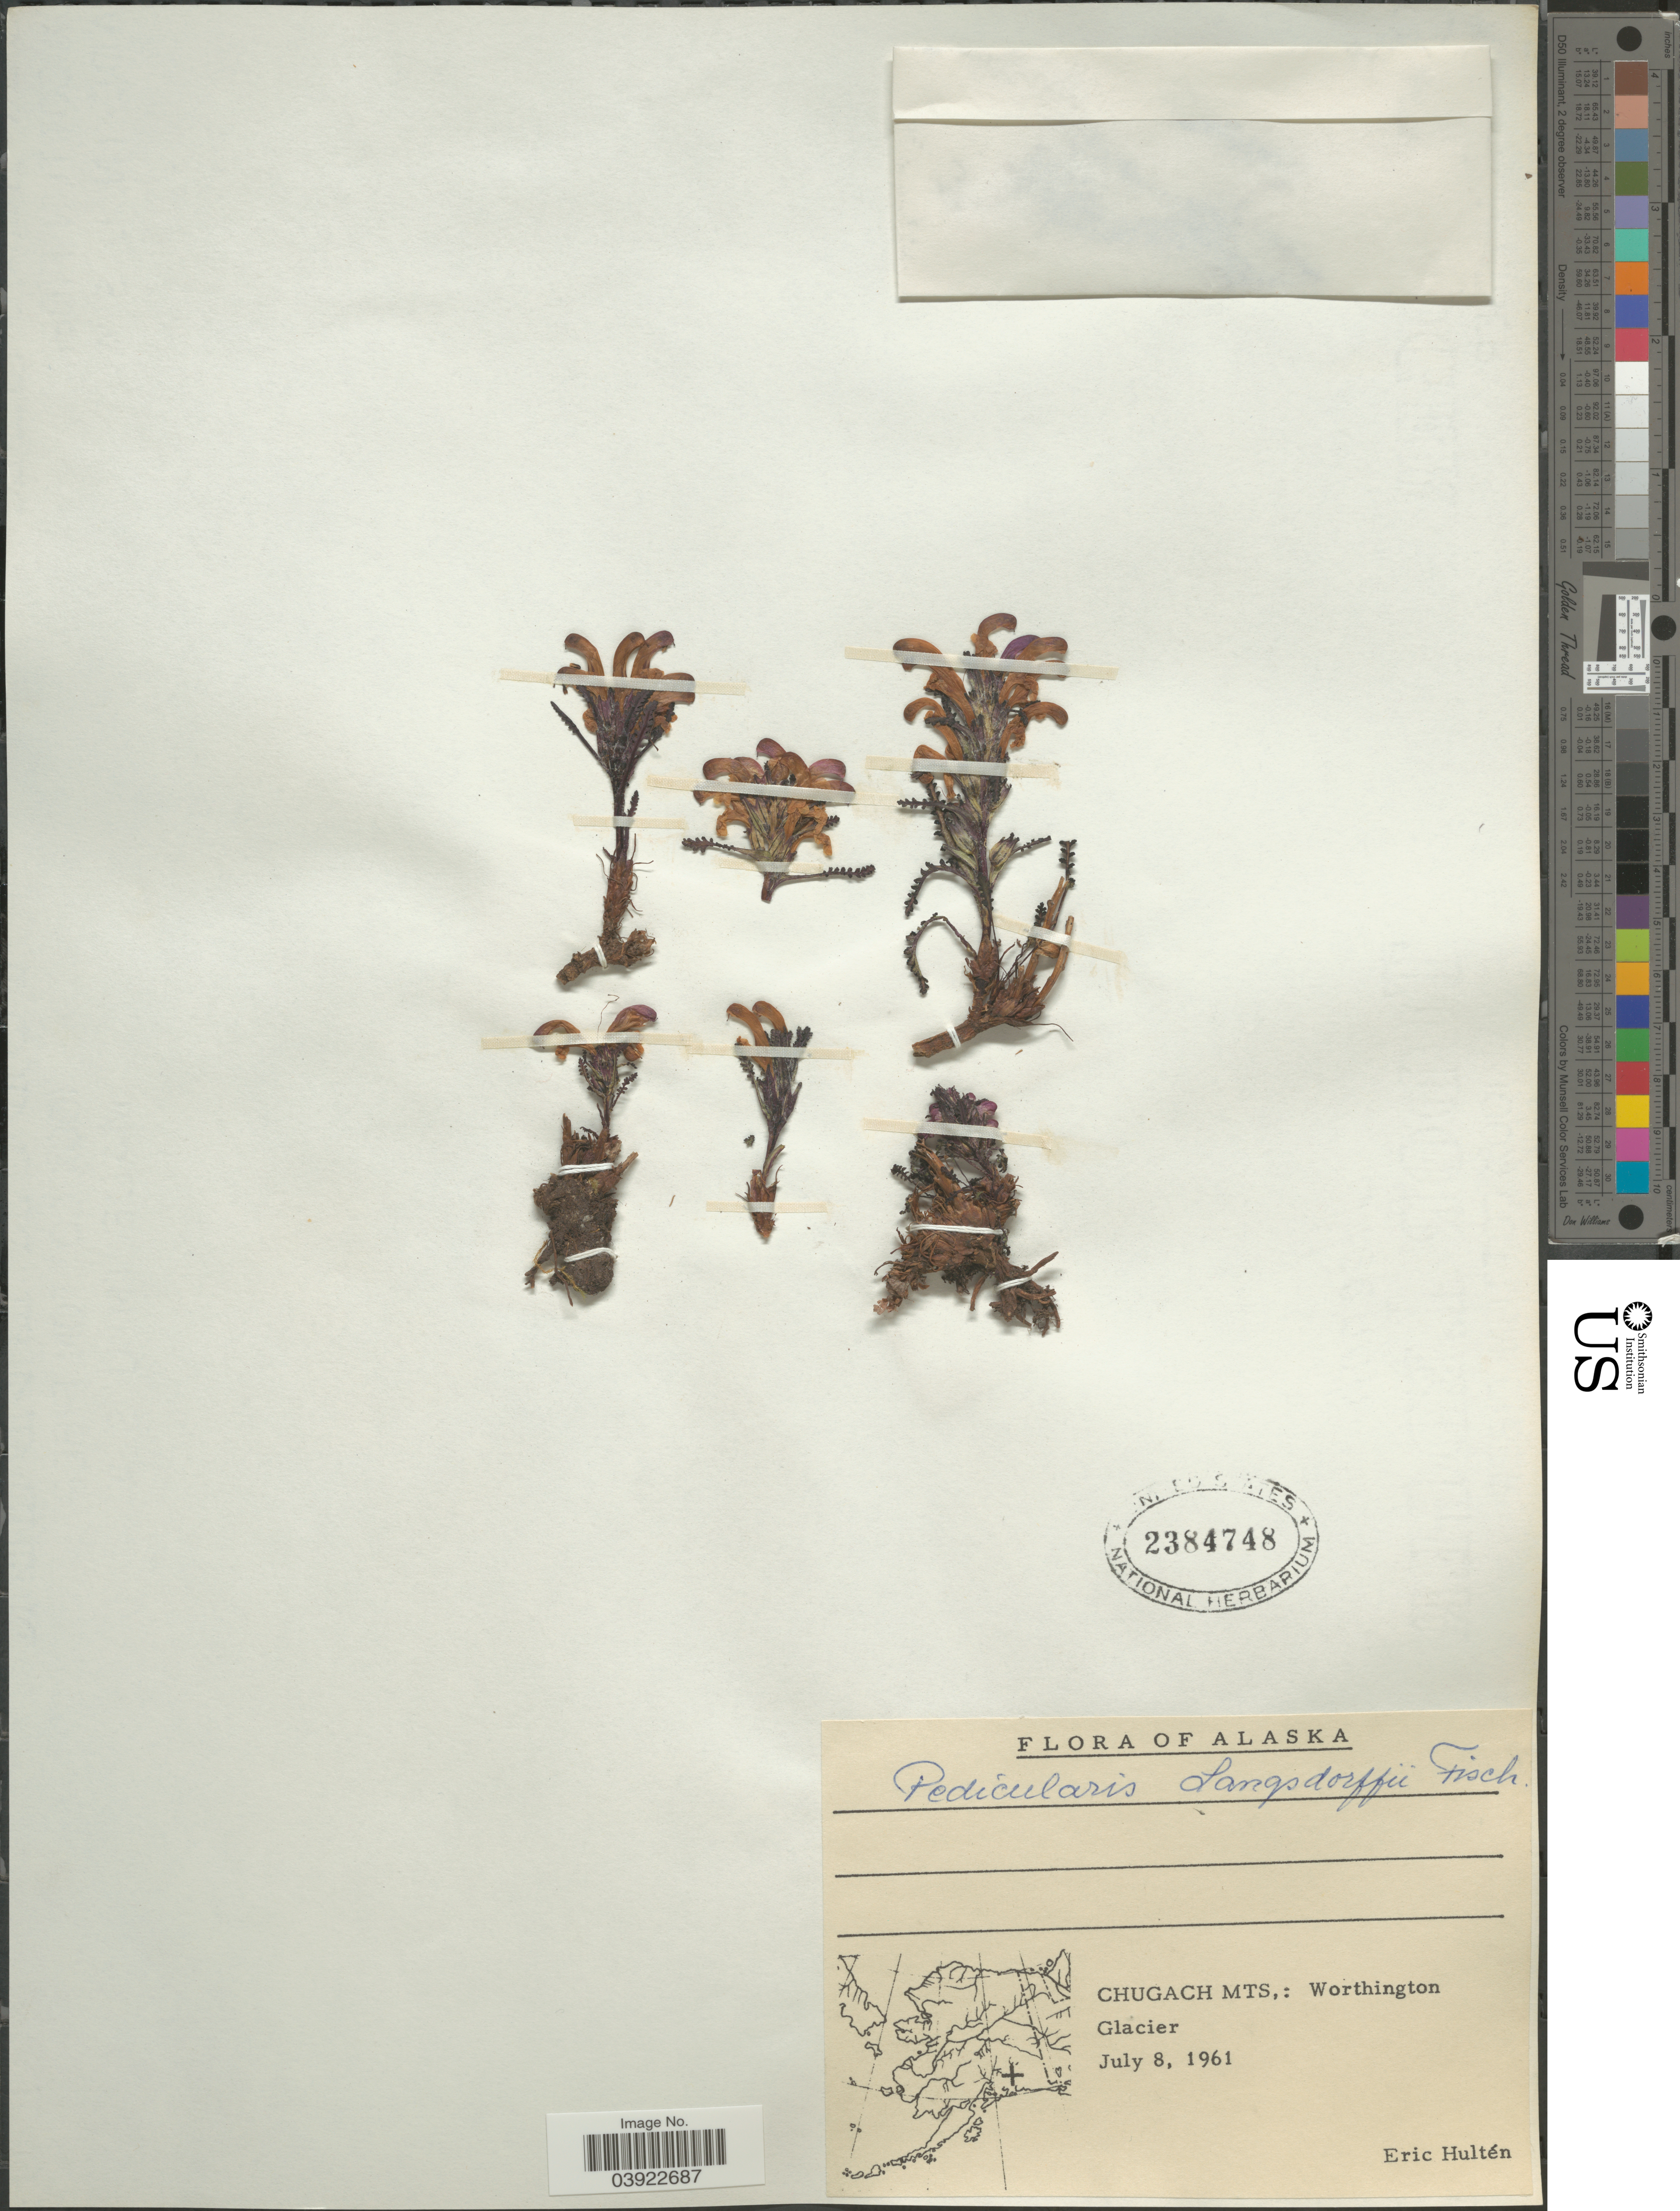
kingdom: Plantae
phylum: Tracheophyta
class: Magnoliopsida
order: Lamiales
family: Orobanchaceae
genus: Pedicularis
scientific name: Pedicularis langsdorffii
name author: Fisch. ex Steven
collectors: E. G. Hultén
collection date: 1961-07-08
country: United States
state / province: Alaska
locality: Chugach Mts.: Worthington Glacier.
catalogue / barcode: US 2384748